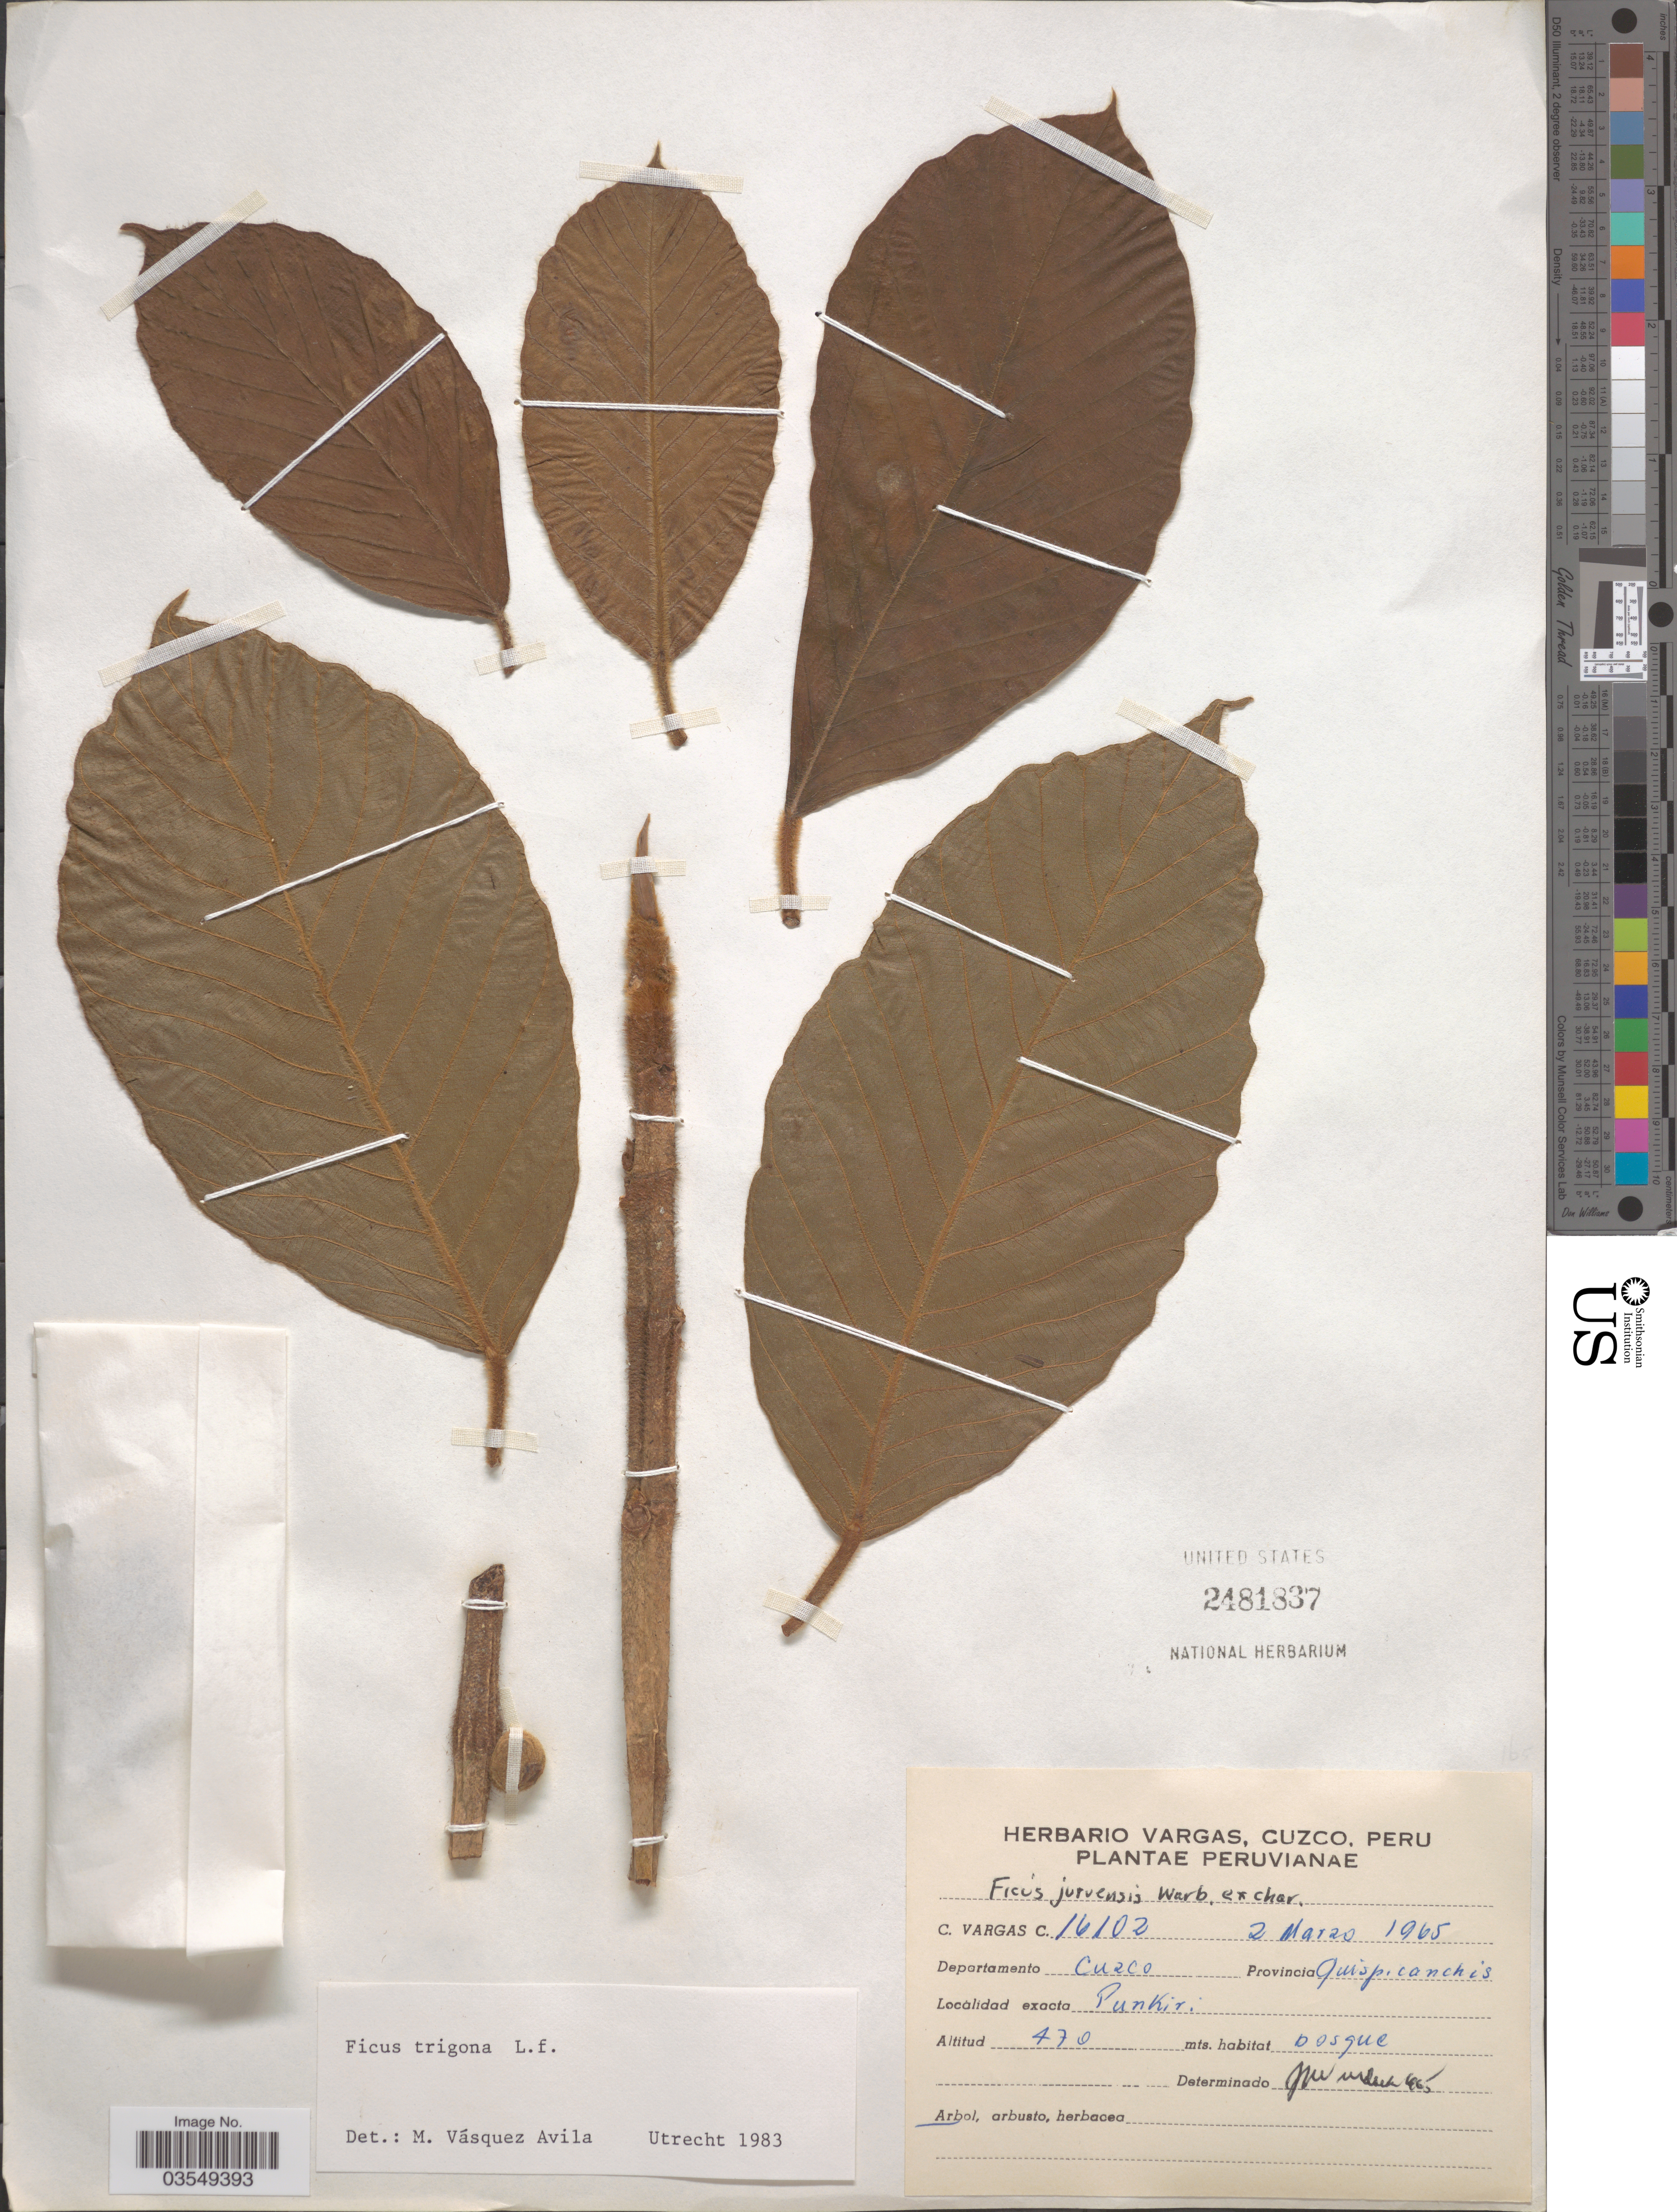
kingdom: Plantae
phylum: Tracheophyta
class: Magnoliopsida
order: Rosales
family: Moraceae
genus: Ficus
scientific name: Ficus trigona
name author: L. f.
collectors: C. Vargas Calderón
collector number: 16102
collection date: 1965-03-02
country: Peru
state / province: Cusco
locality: Departamento Cuzco Provincia Quispicanchis. Punkir.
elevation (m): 470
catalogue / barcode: US 2481837